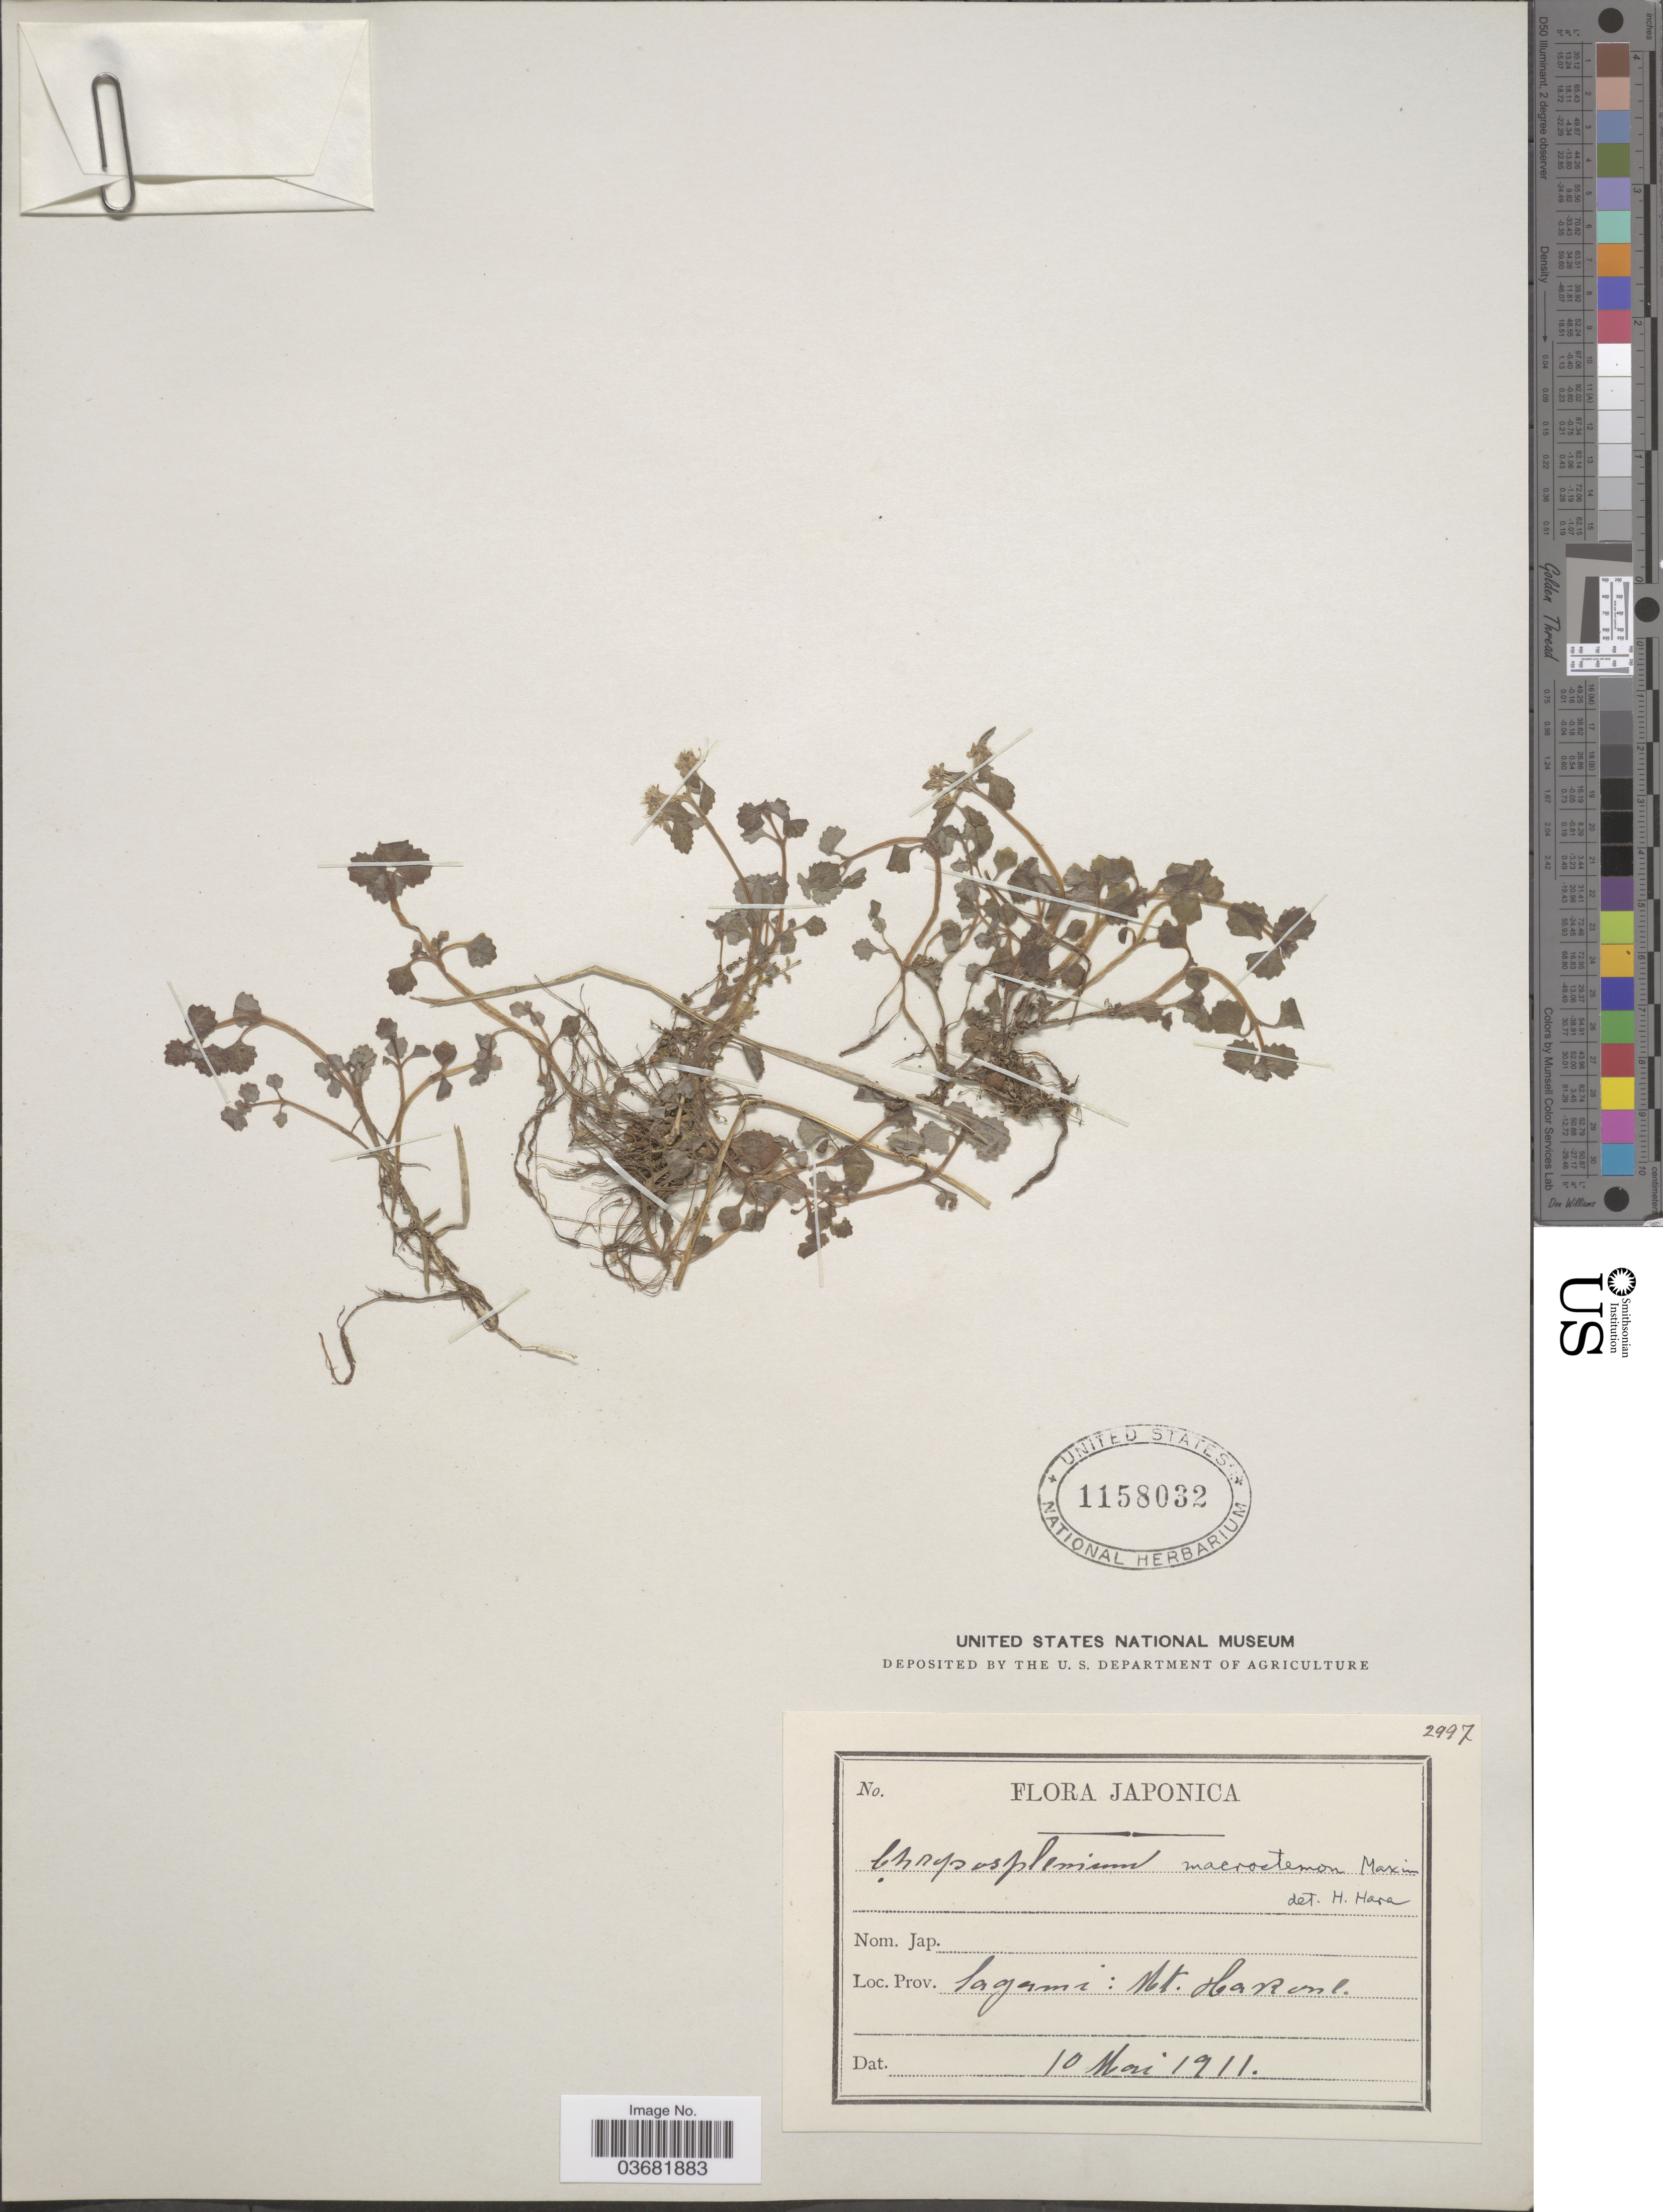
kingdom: Plantae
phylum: Tracheophyta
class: Magnoliopsida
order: Saxifragales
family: Saxifragaceae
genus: Chrysosplenium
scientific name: Chrysosplenium macrostemon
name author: Maxim. ex Franch. & Sav.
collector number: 2997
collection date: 1911-05-10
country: Japan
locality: Japonica. Prov. Sagami : Mt. Hakone.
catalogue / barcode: US 1158032